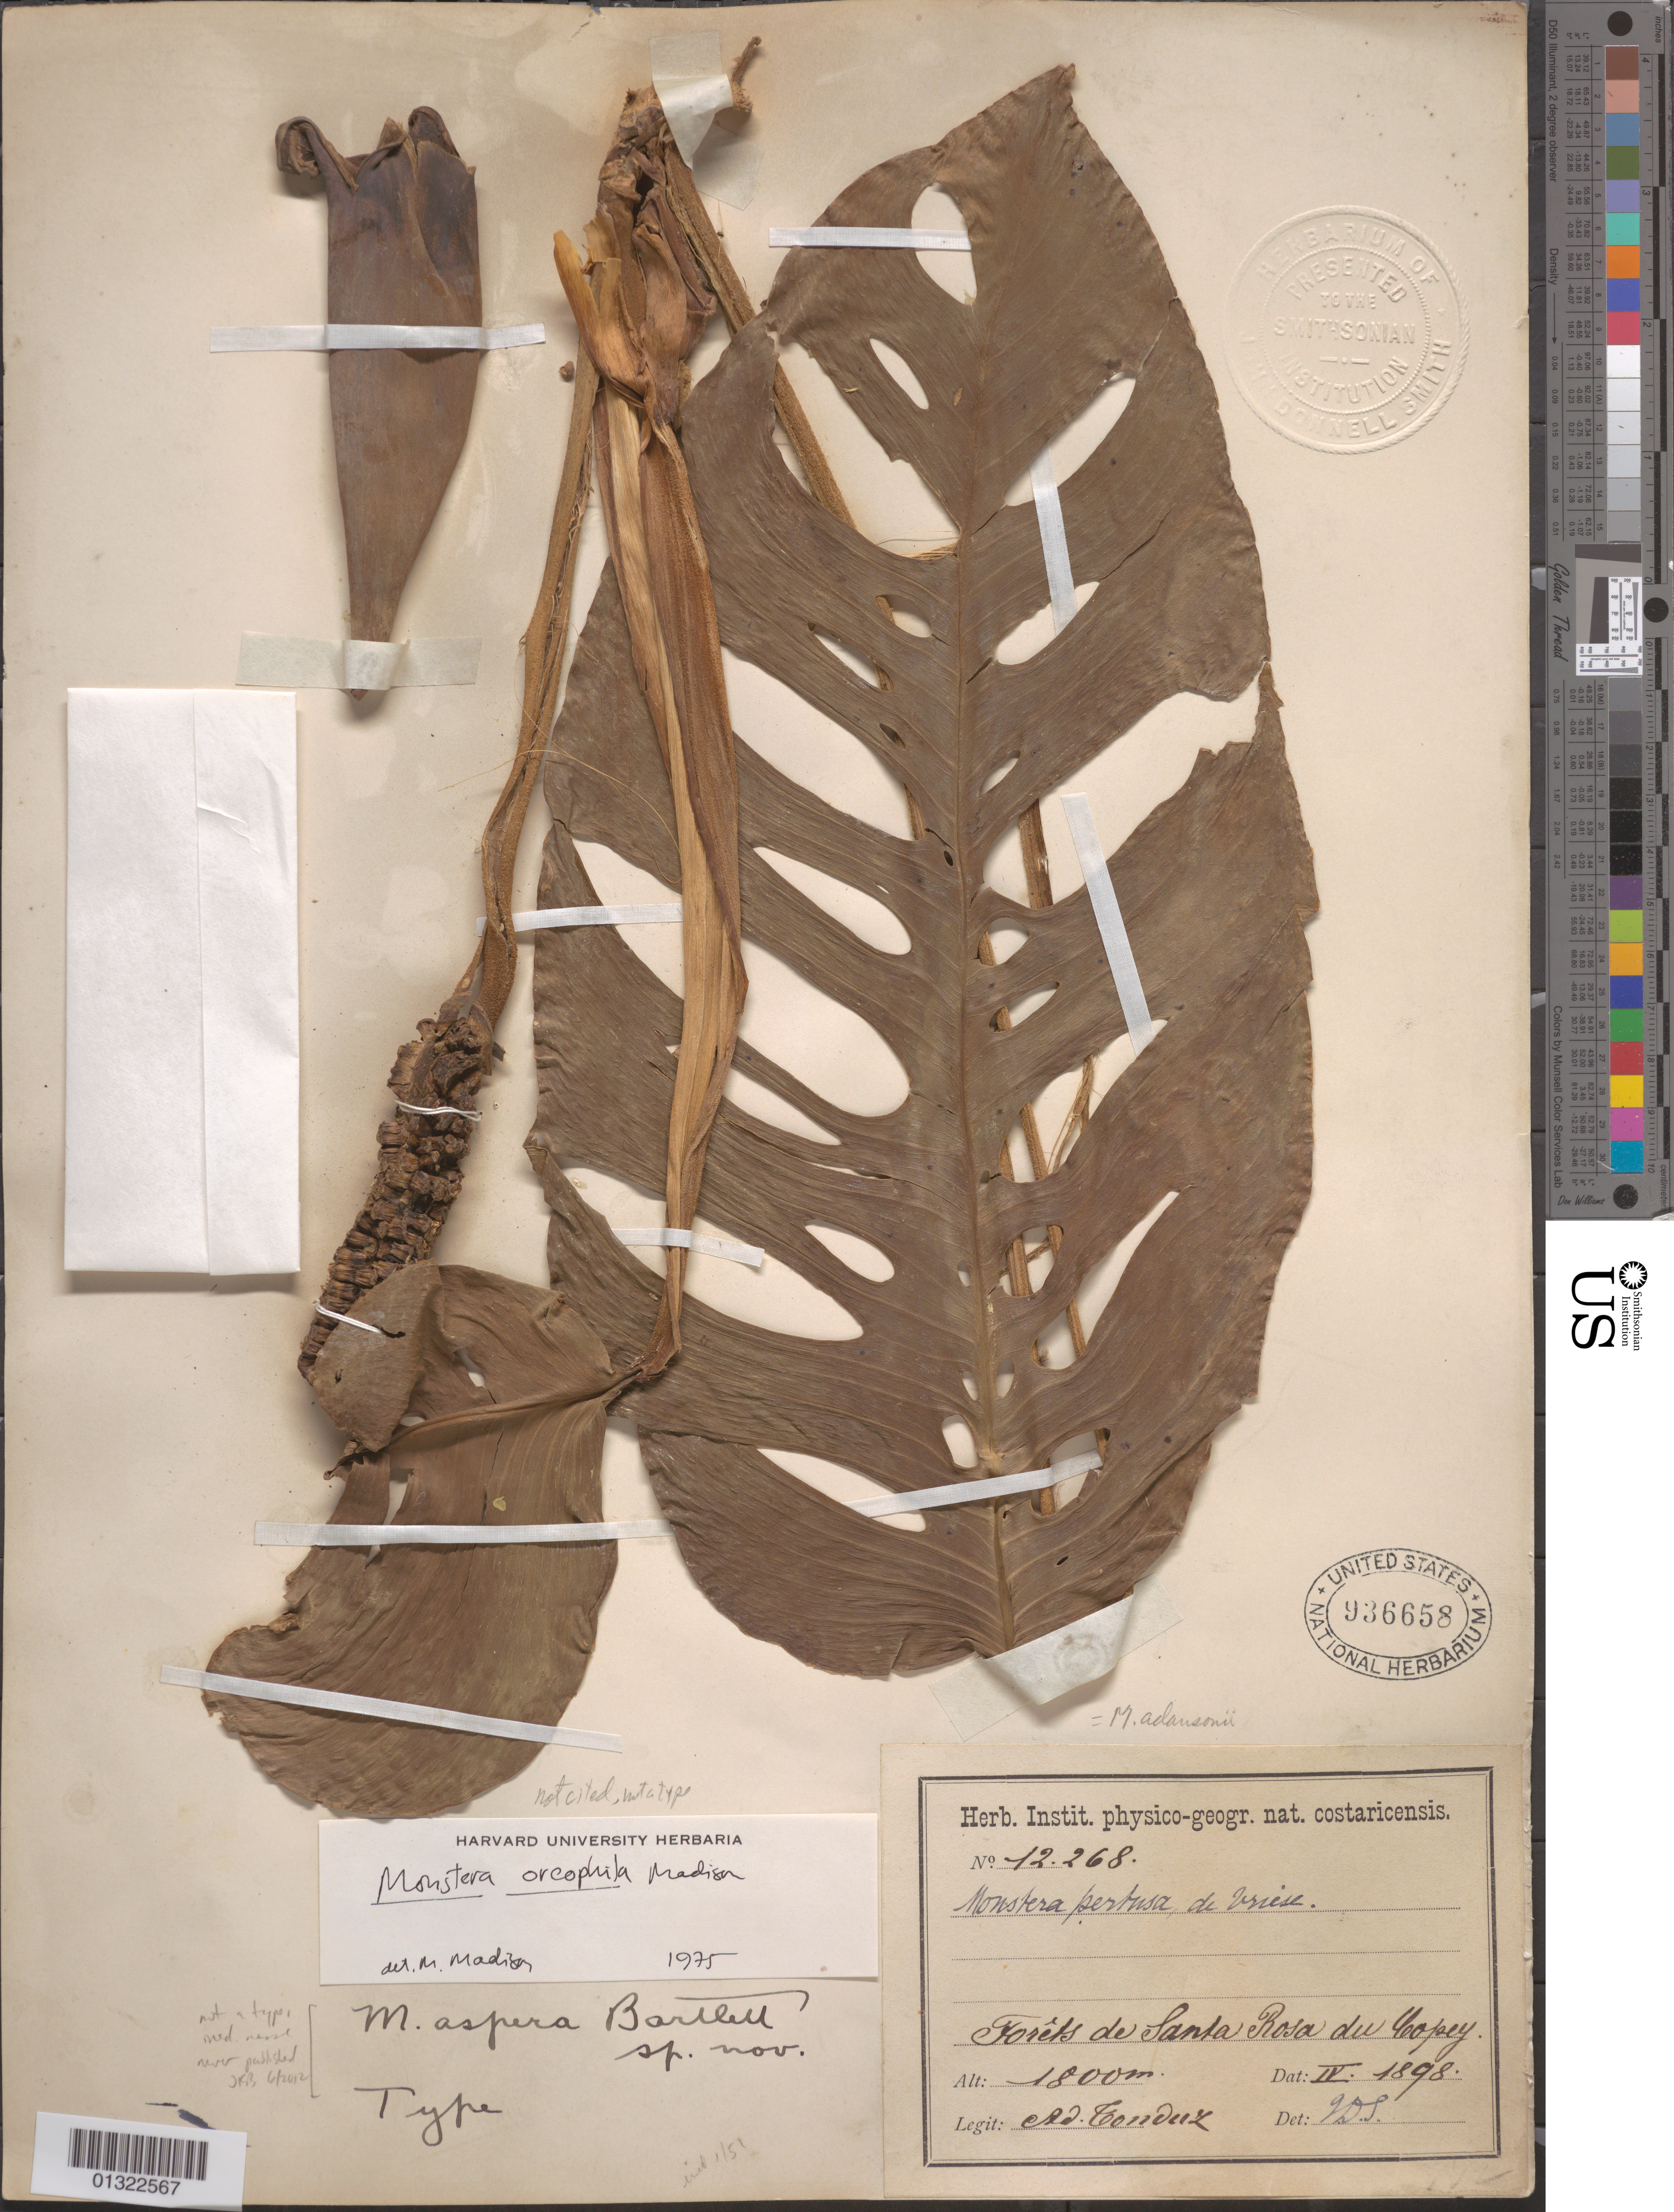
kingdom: Plantae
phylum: Tracheophyta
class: Liliopsida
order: Alismatales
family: Araceae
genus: Monstera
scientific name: Monstera oreophila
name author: Madison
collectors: A. Tonduz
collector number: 12268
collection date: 1898-04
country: Costa Rica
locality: Forêts de Santa Rosa du Copey.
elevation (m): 1800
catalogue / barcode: US 936658